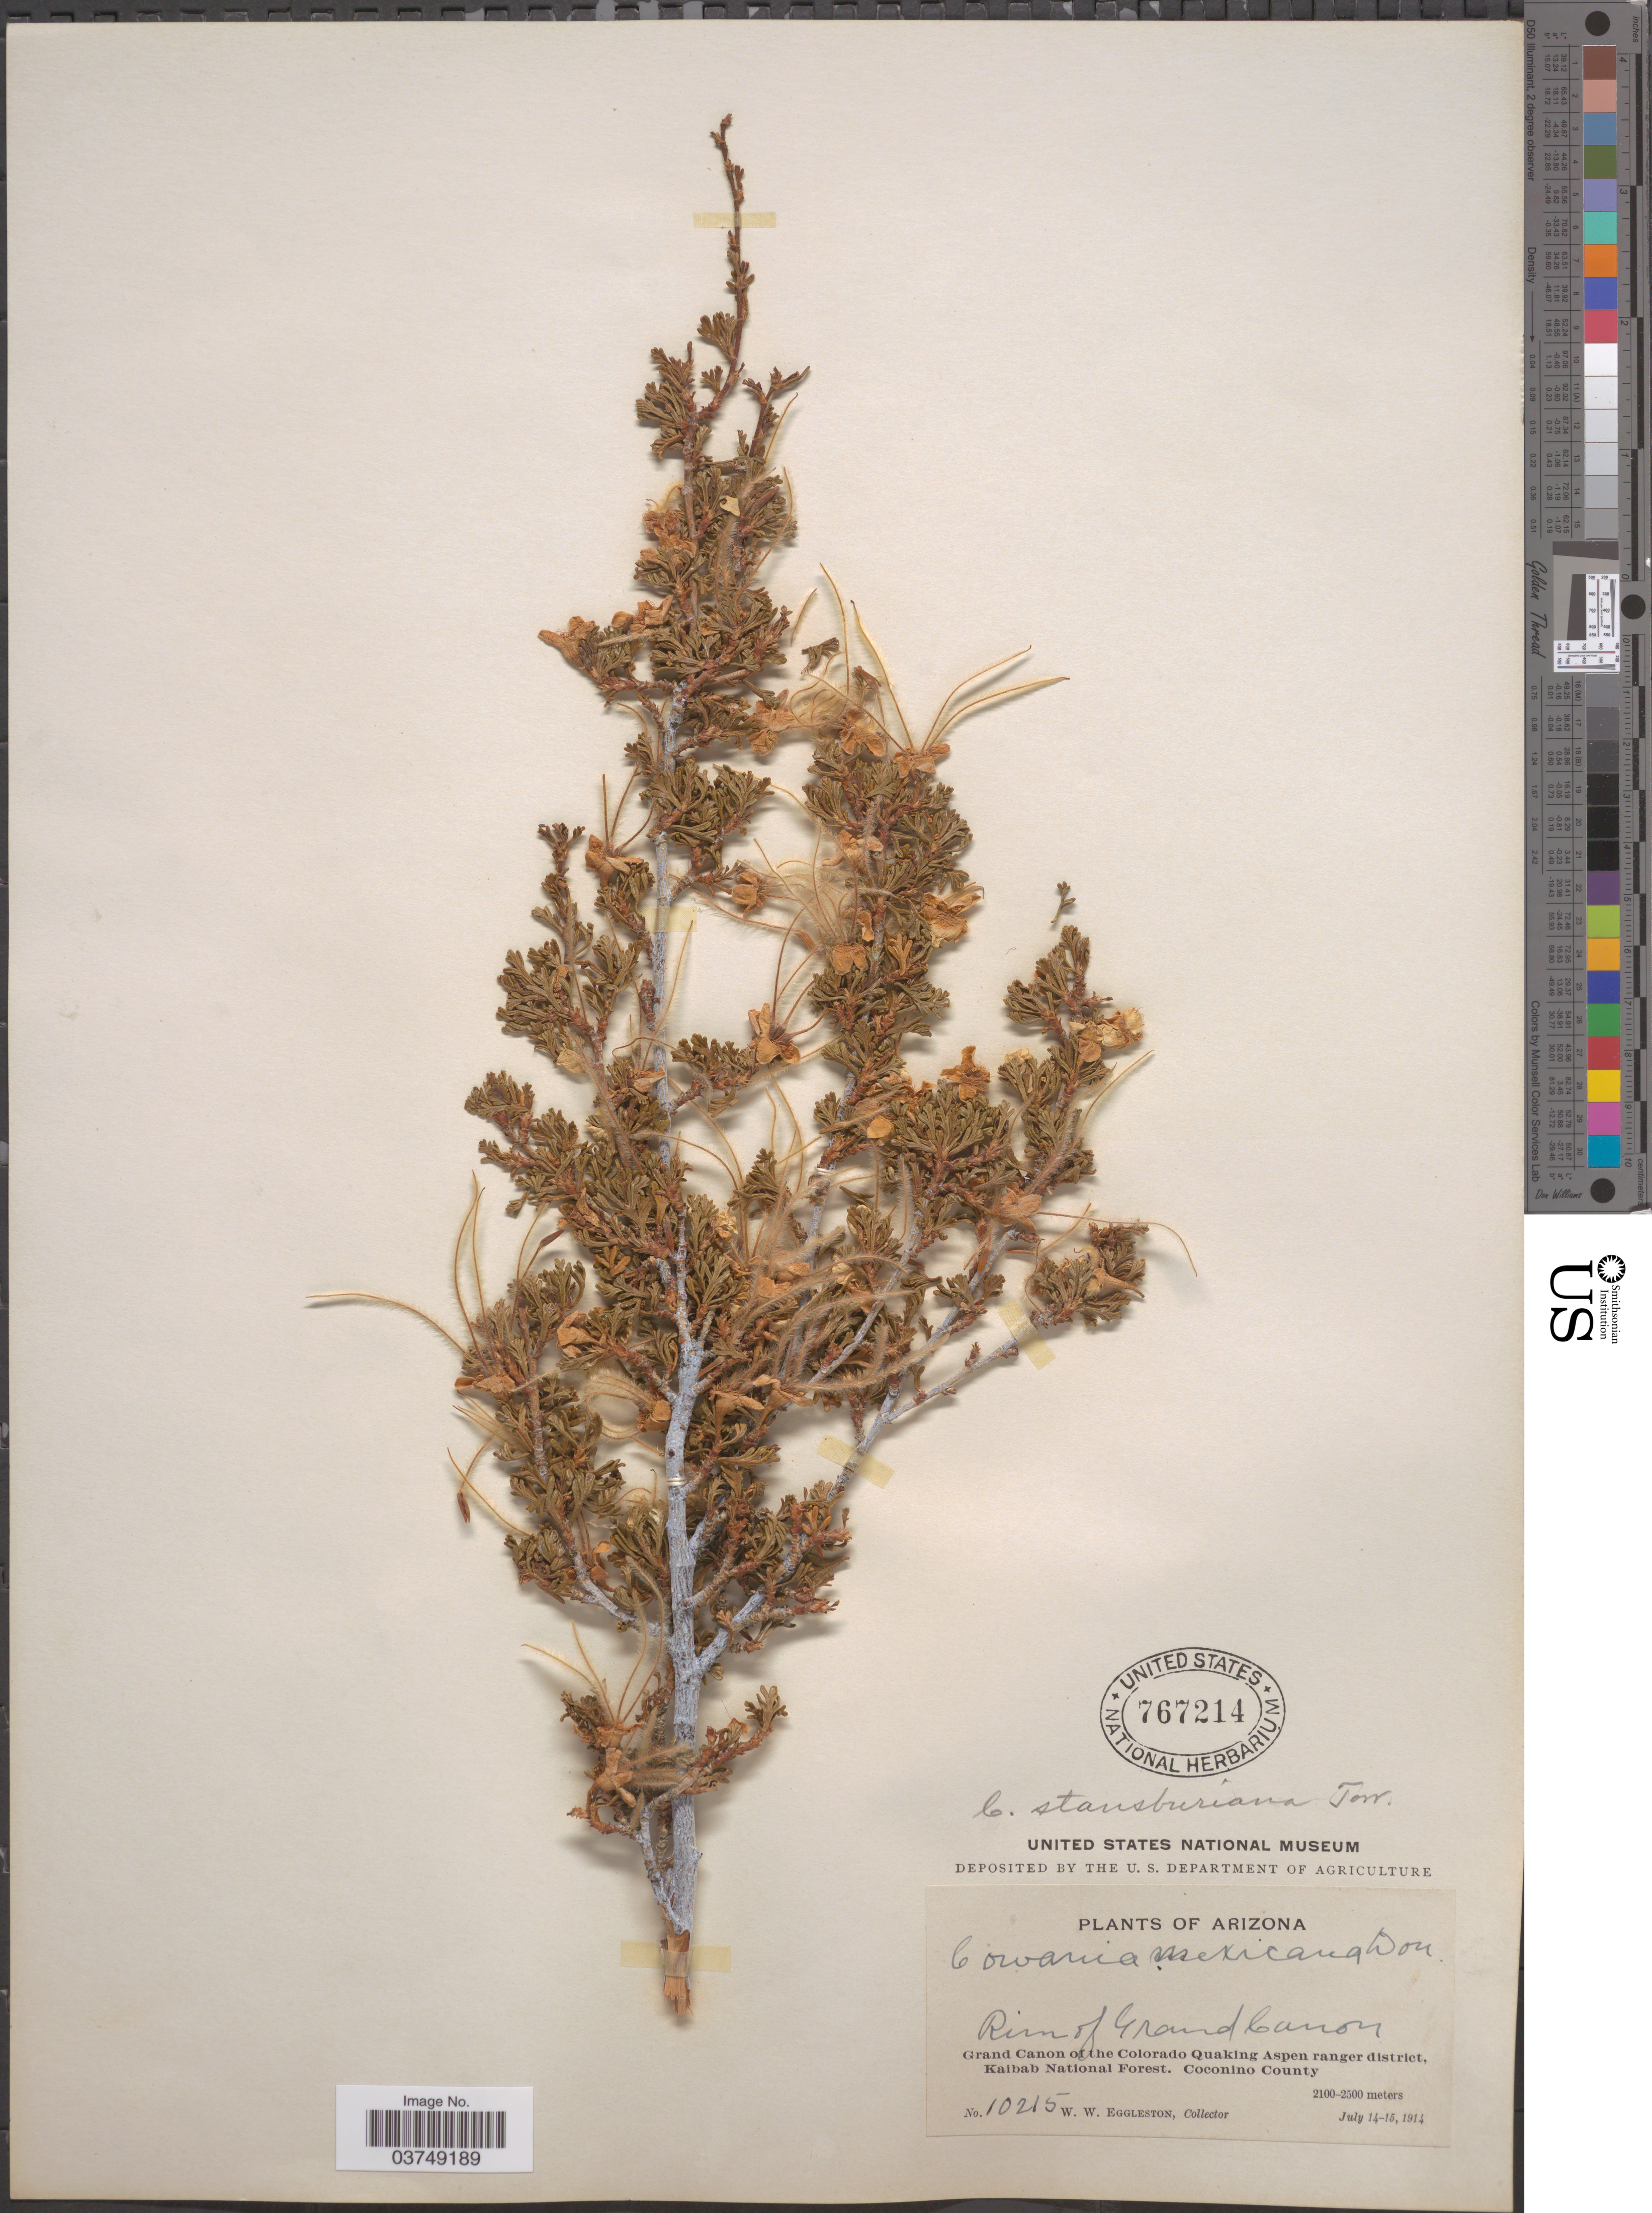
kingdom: Plantae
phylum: Tracheophyta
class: Magnoliopsida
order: Rosales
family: Rosaceae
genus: Purshia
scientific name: Purshia stansburyana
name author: (Torr.) Henrickson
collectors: W. W. Eggleston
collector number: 10215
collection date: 1914-07-14/1914-07-15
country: United States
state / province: Arizona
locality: Rim of Grand Canon. Grand Canon of the Colorado Quaking Aspen ranger district, Kaibab National Forest. Coconino County.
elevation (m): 2100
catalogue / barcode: US 767214